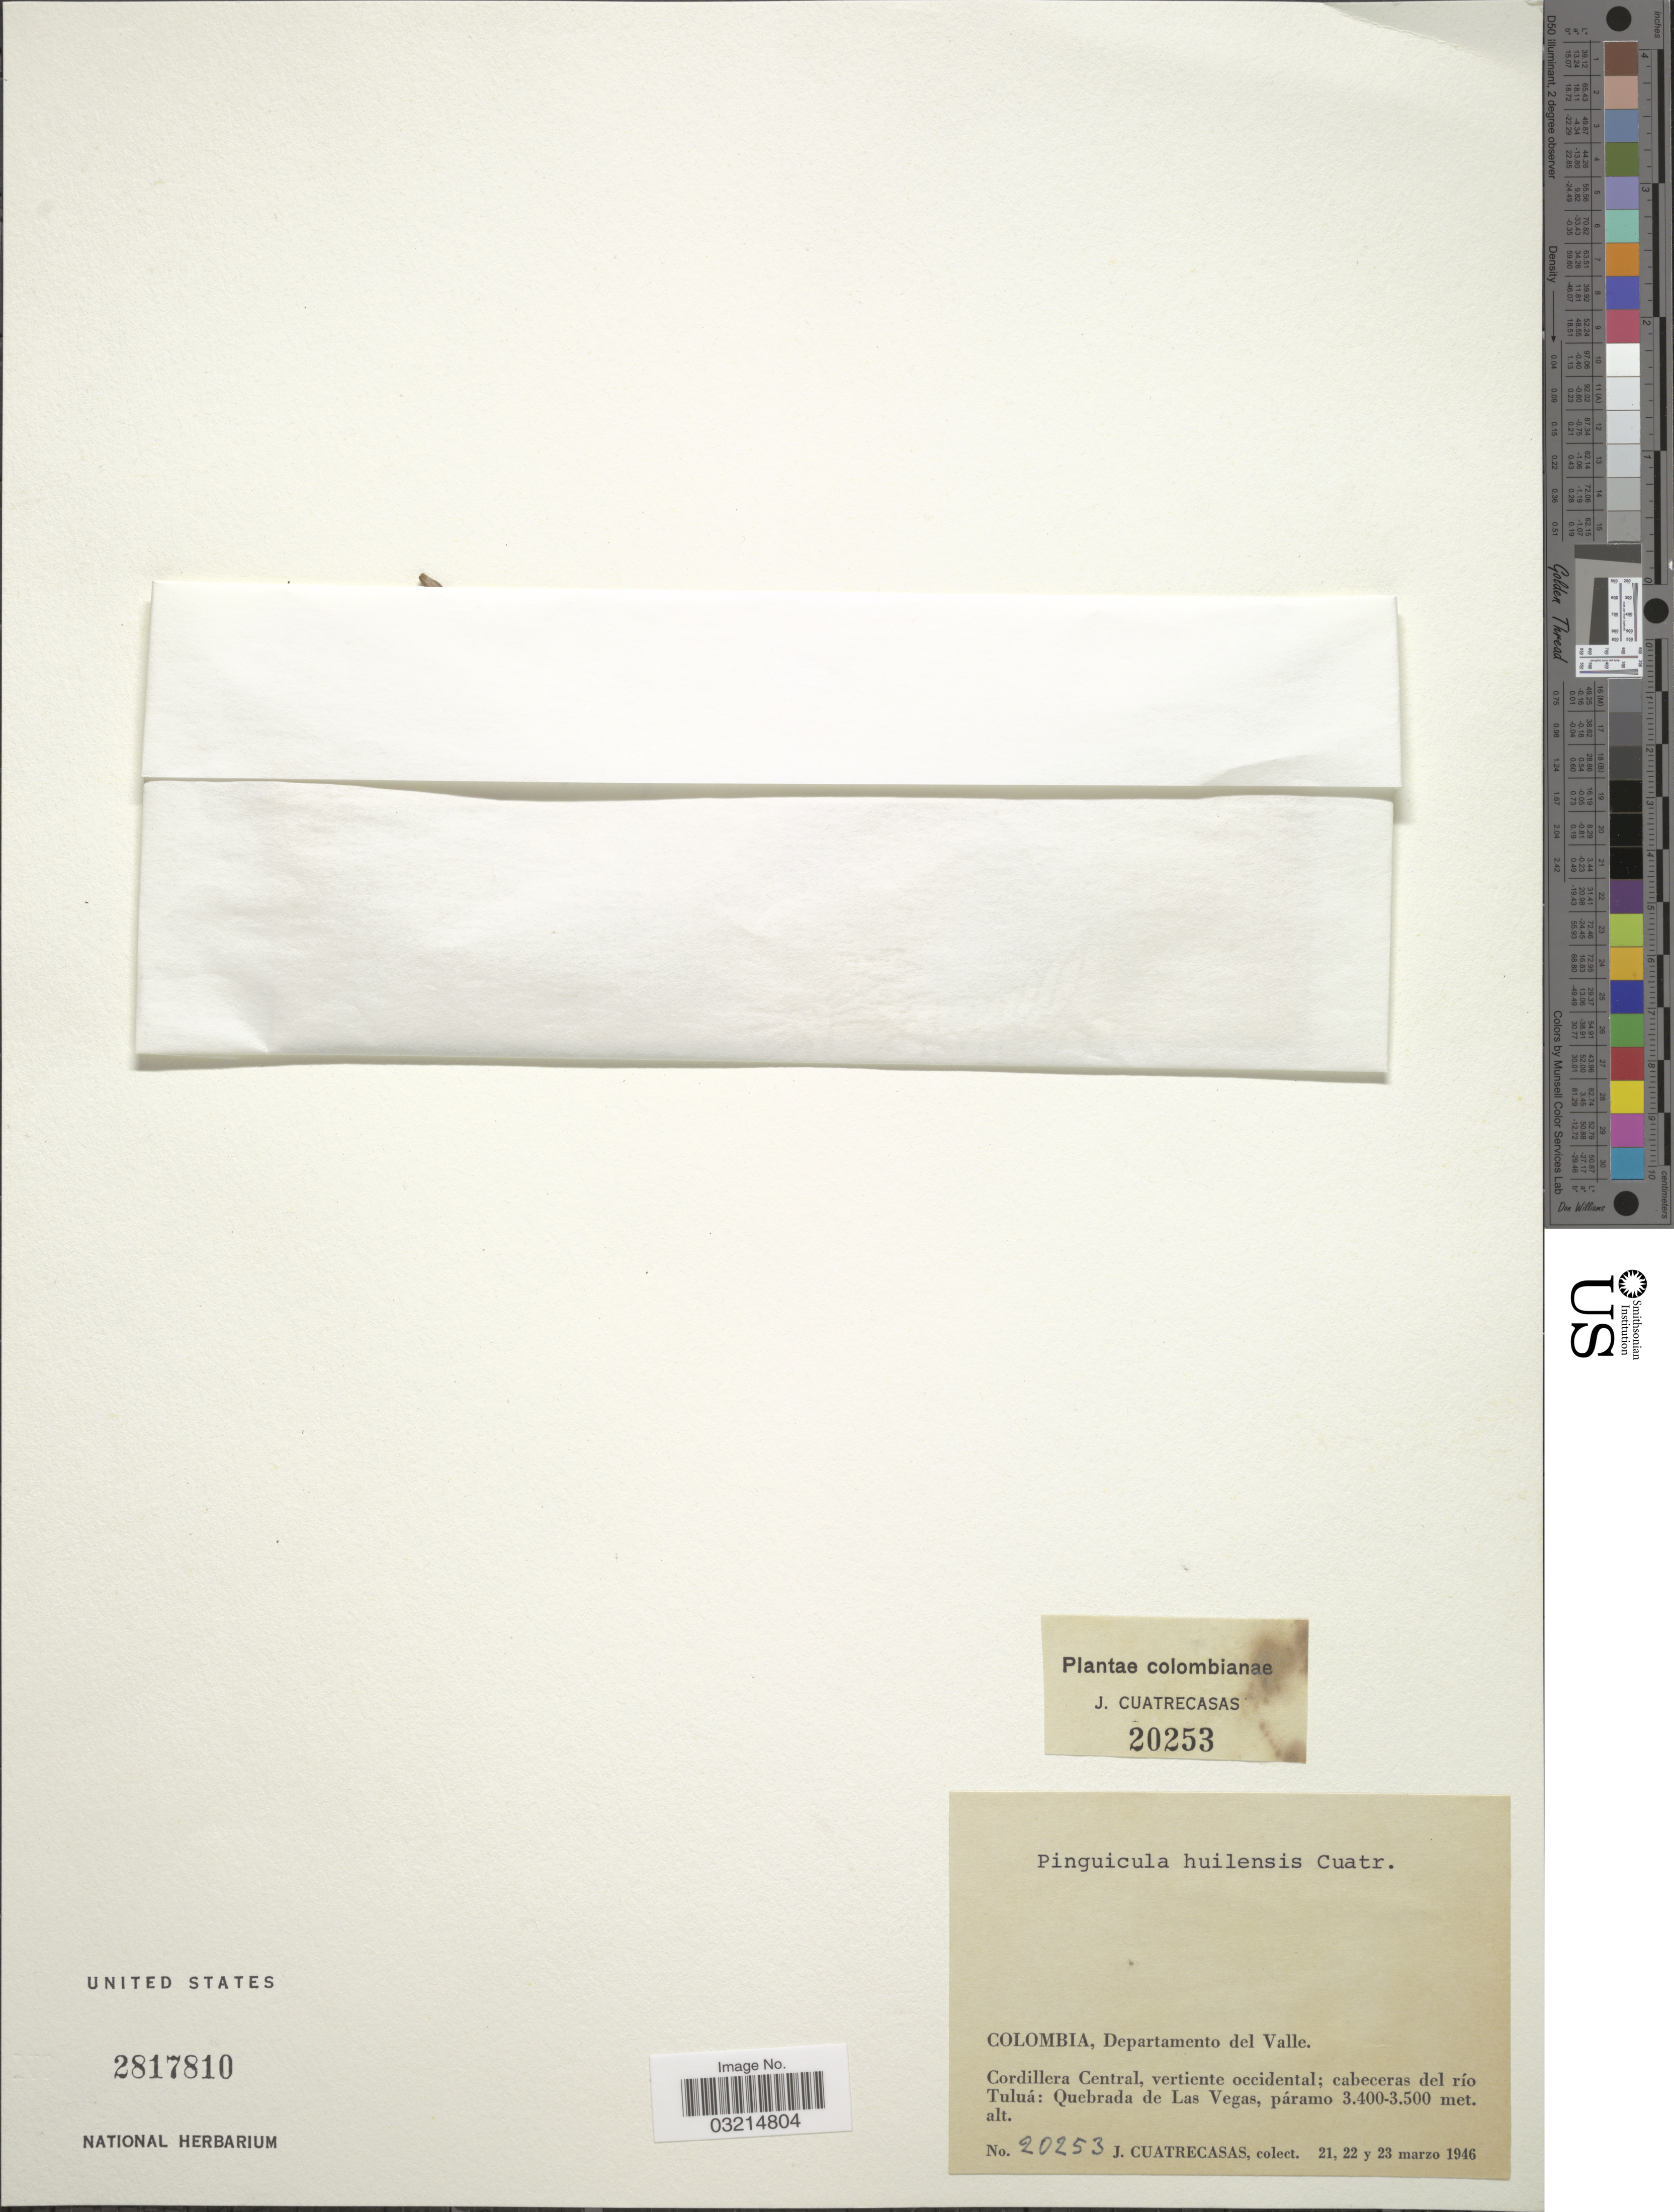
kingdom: Plantae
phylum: Tracheophyta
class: Magnoliopsida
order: Lamiales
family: Lentibulariaceae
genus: Pinguicula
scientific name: Pinguicula huilensis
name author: Cuatrec.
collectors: J. Cuatrecasas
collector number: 20253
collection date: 1946-03-21/1946-03-23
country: Colombia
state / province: Valle del Cauca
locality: Departamento del Valle. Cordillera Central, vertiente occidental; cabeceras del río Tuluá: Quebrada de Las Vegas.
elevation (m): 3400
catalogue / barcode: US 2817810